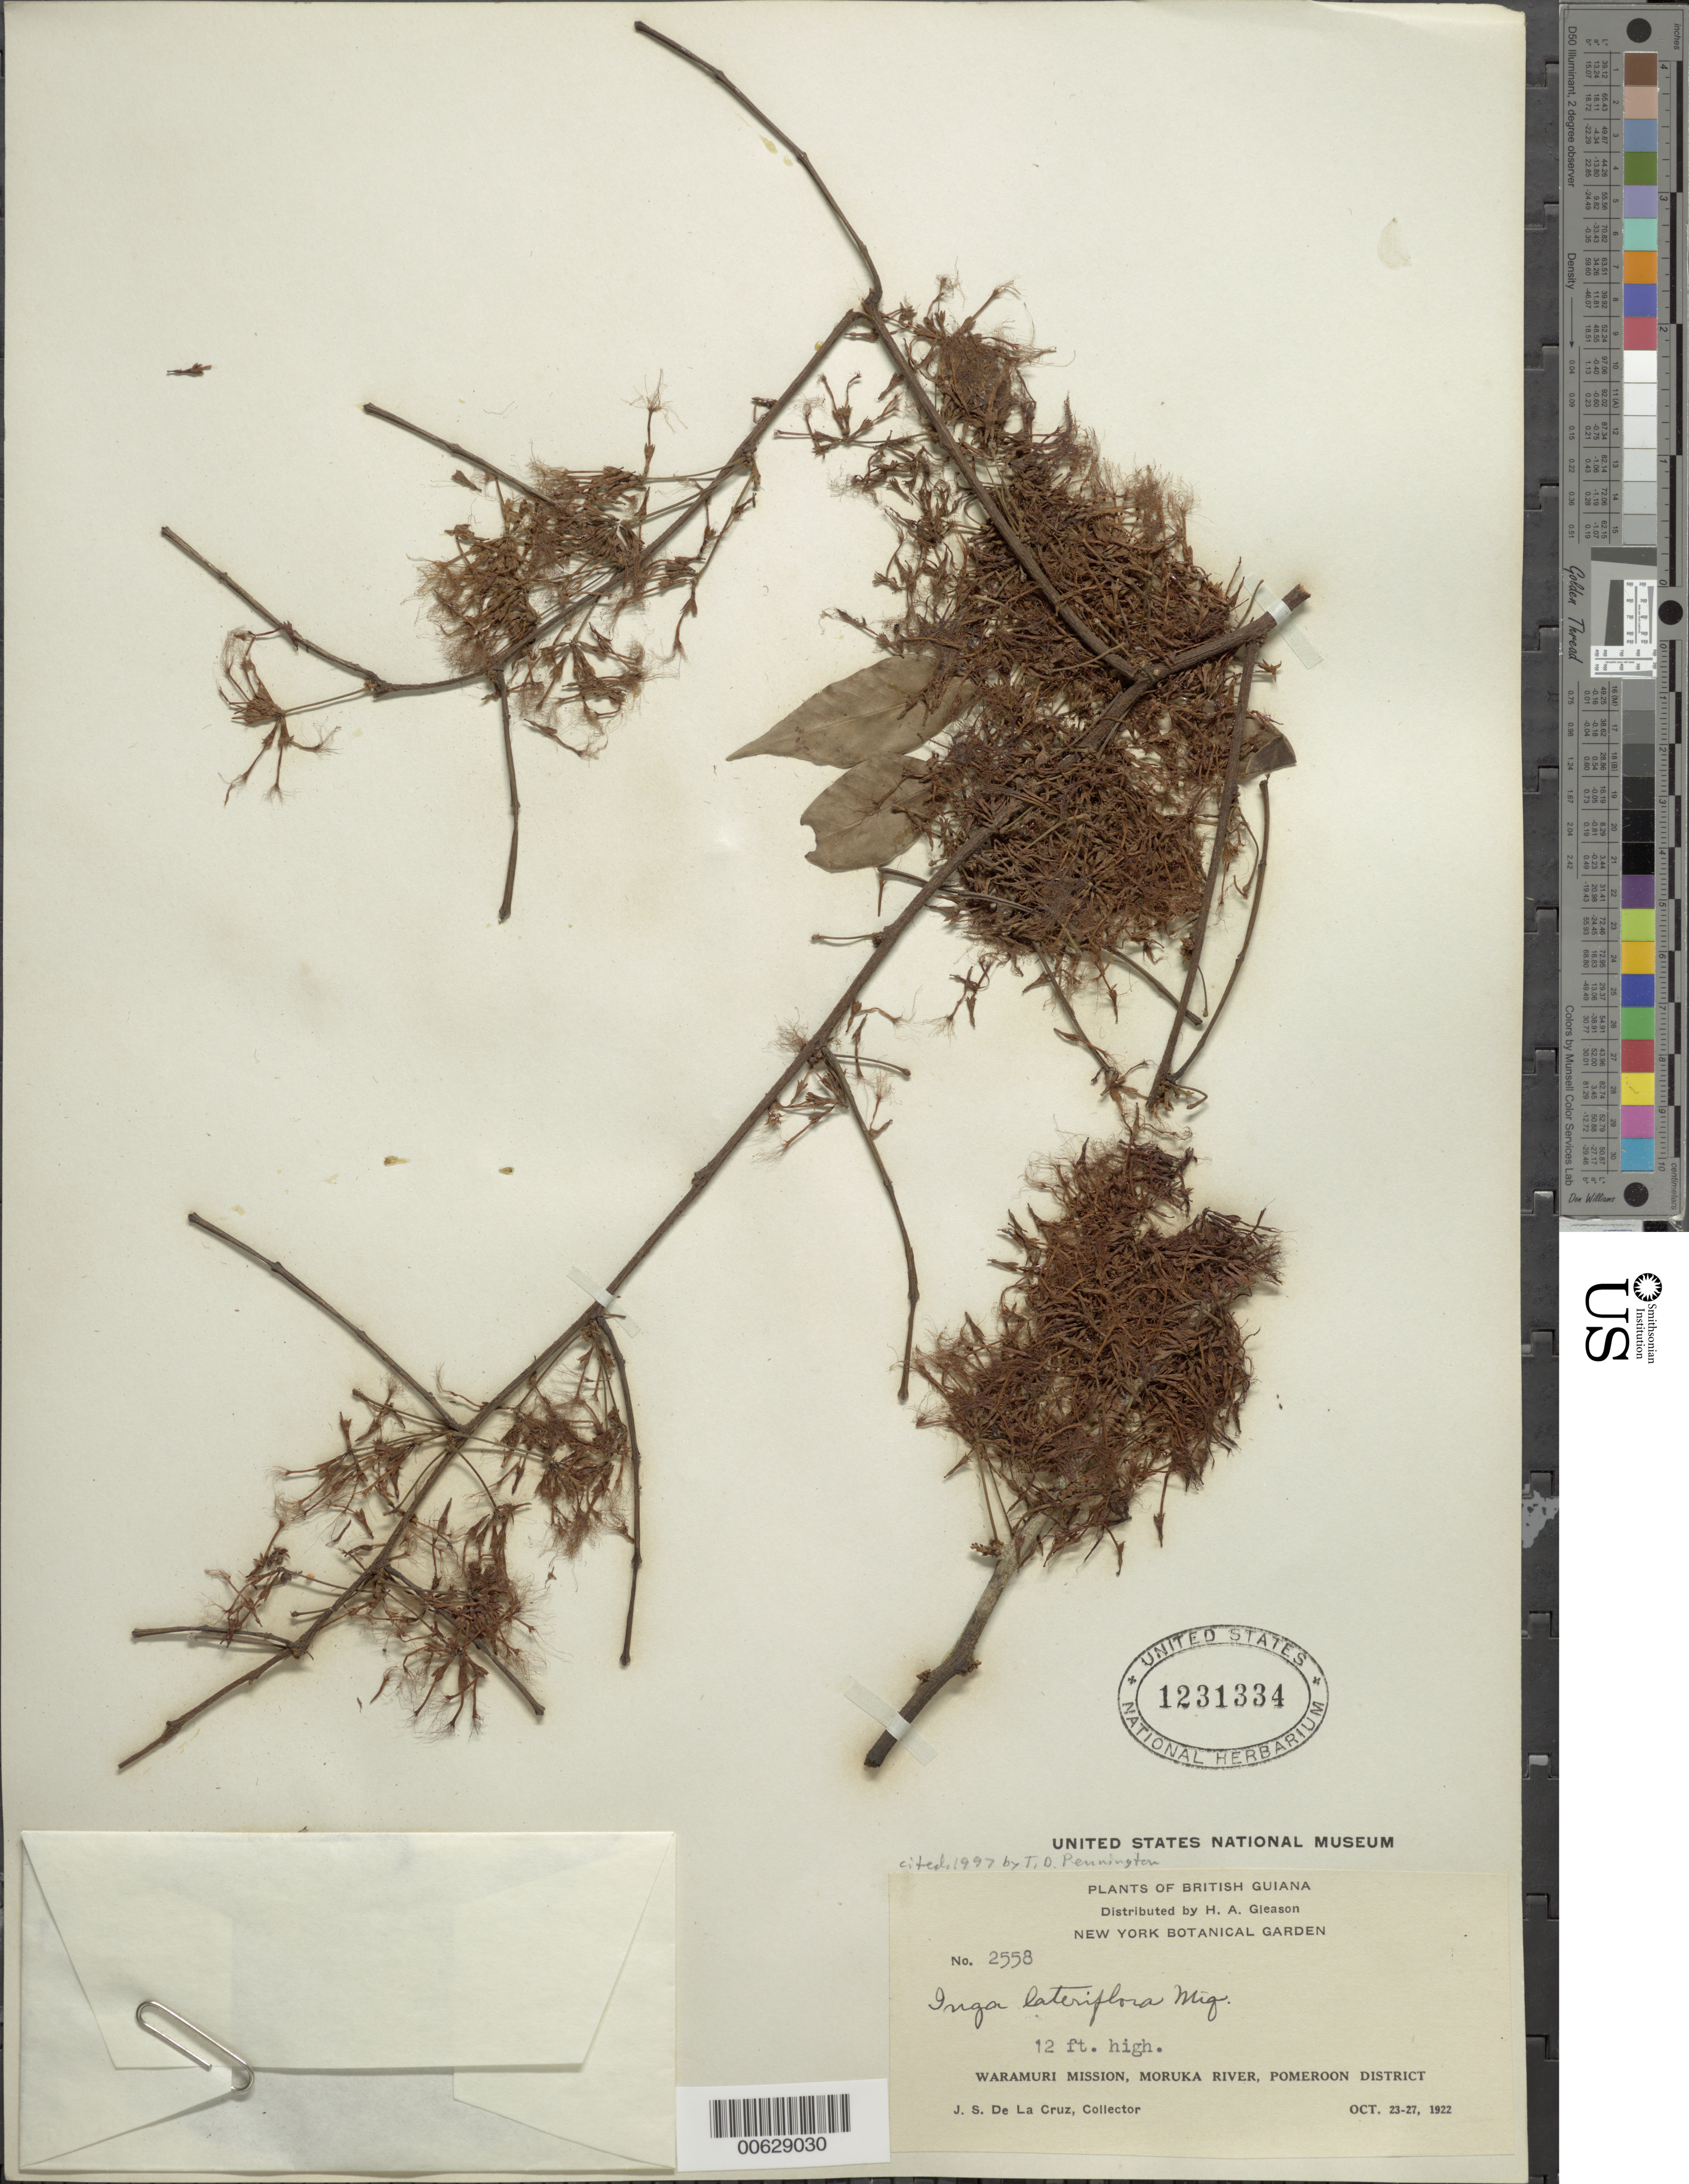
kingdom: Plantae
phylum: Tracheophyta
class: Magnoliopsida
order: Fabales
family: Fabaceae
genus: Inga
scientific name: Inga lateriflora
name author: Miq.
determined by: Pennington, T. D., (K)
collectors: J. S. de la Cruz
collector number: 2558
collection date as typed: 23-Oct-22 to 27-Oct-22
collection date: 1922-10-23/1922-10-27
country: Guyana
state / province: Pomeroon-Supenaam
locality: Waramuri Mission, Moruka R., Pomeroon Dist.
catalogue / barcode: US 1231334